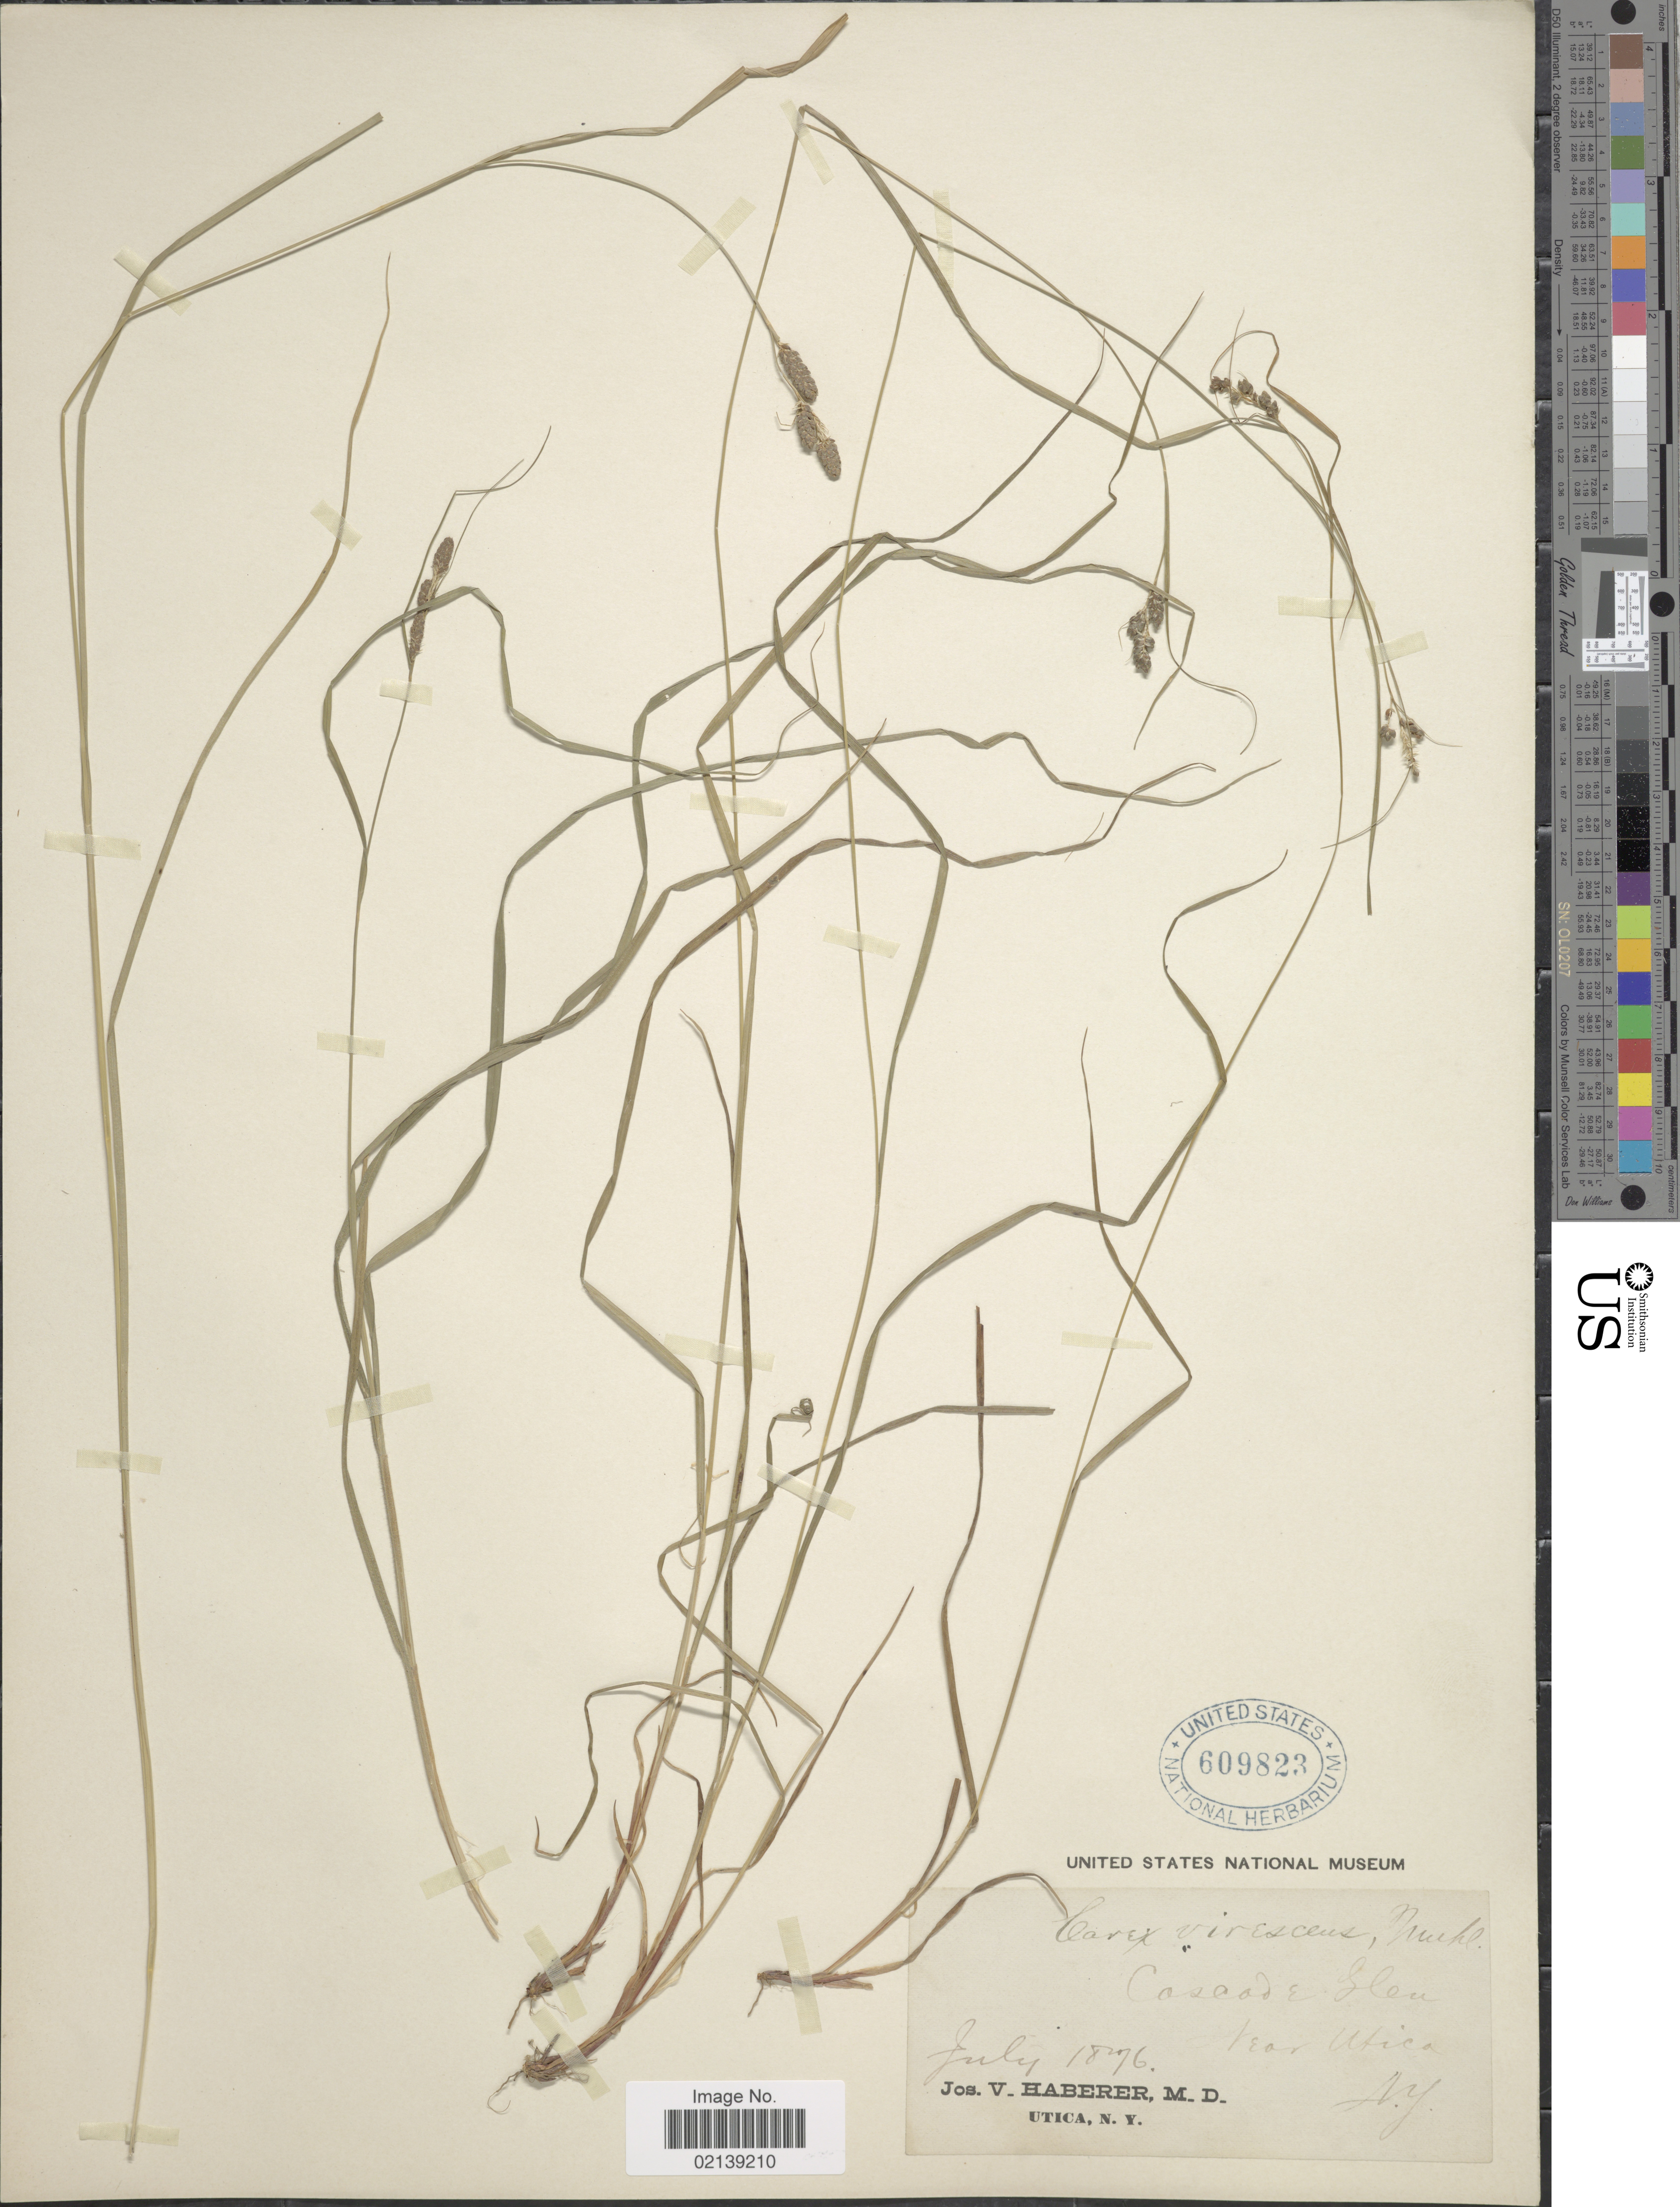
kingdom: Plantae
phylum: Tracheophyta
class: Liliopsida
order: Poales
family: Cyperaceae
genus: Carex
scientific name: Carex virescens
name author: Muhl. ex Willd.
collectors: J. V. Haberer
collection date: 1876-07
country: United States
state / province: New York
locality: Cascade Glen, near Utica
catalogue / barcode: US 609823